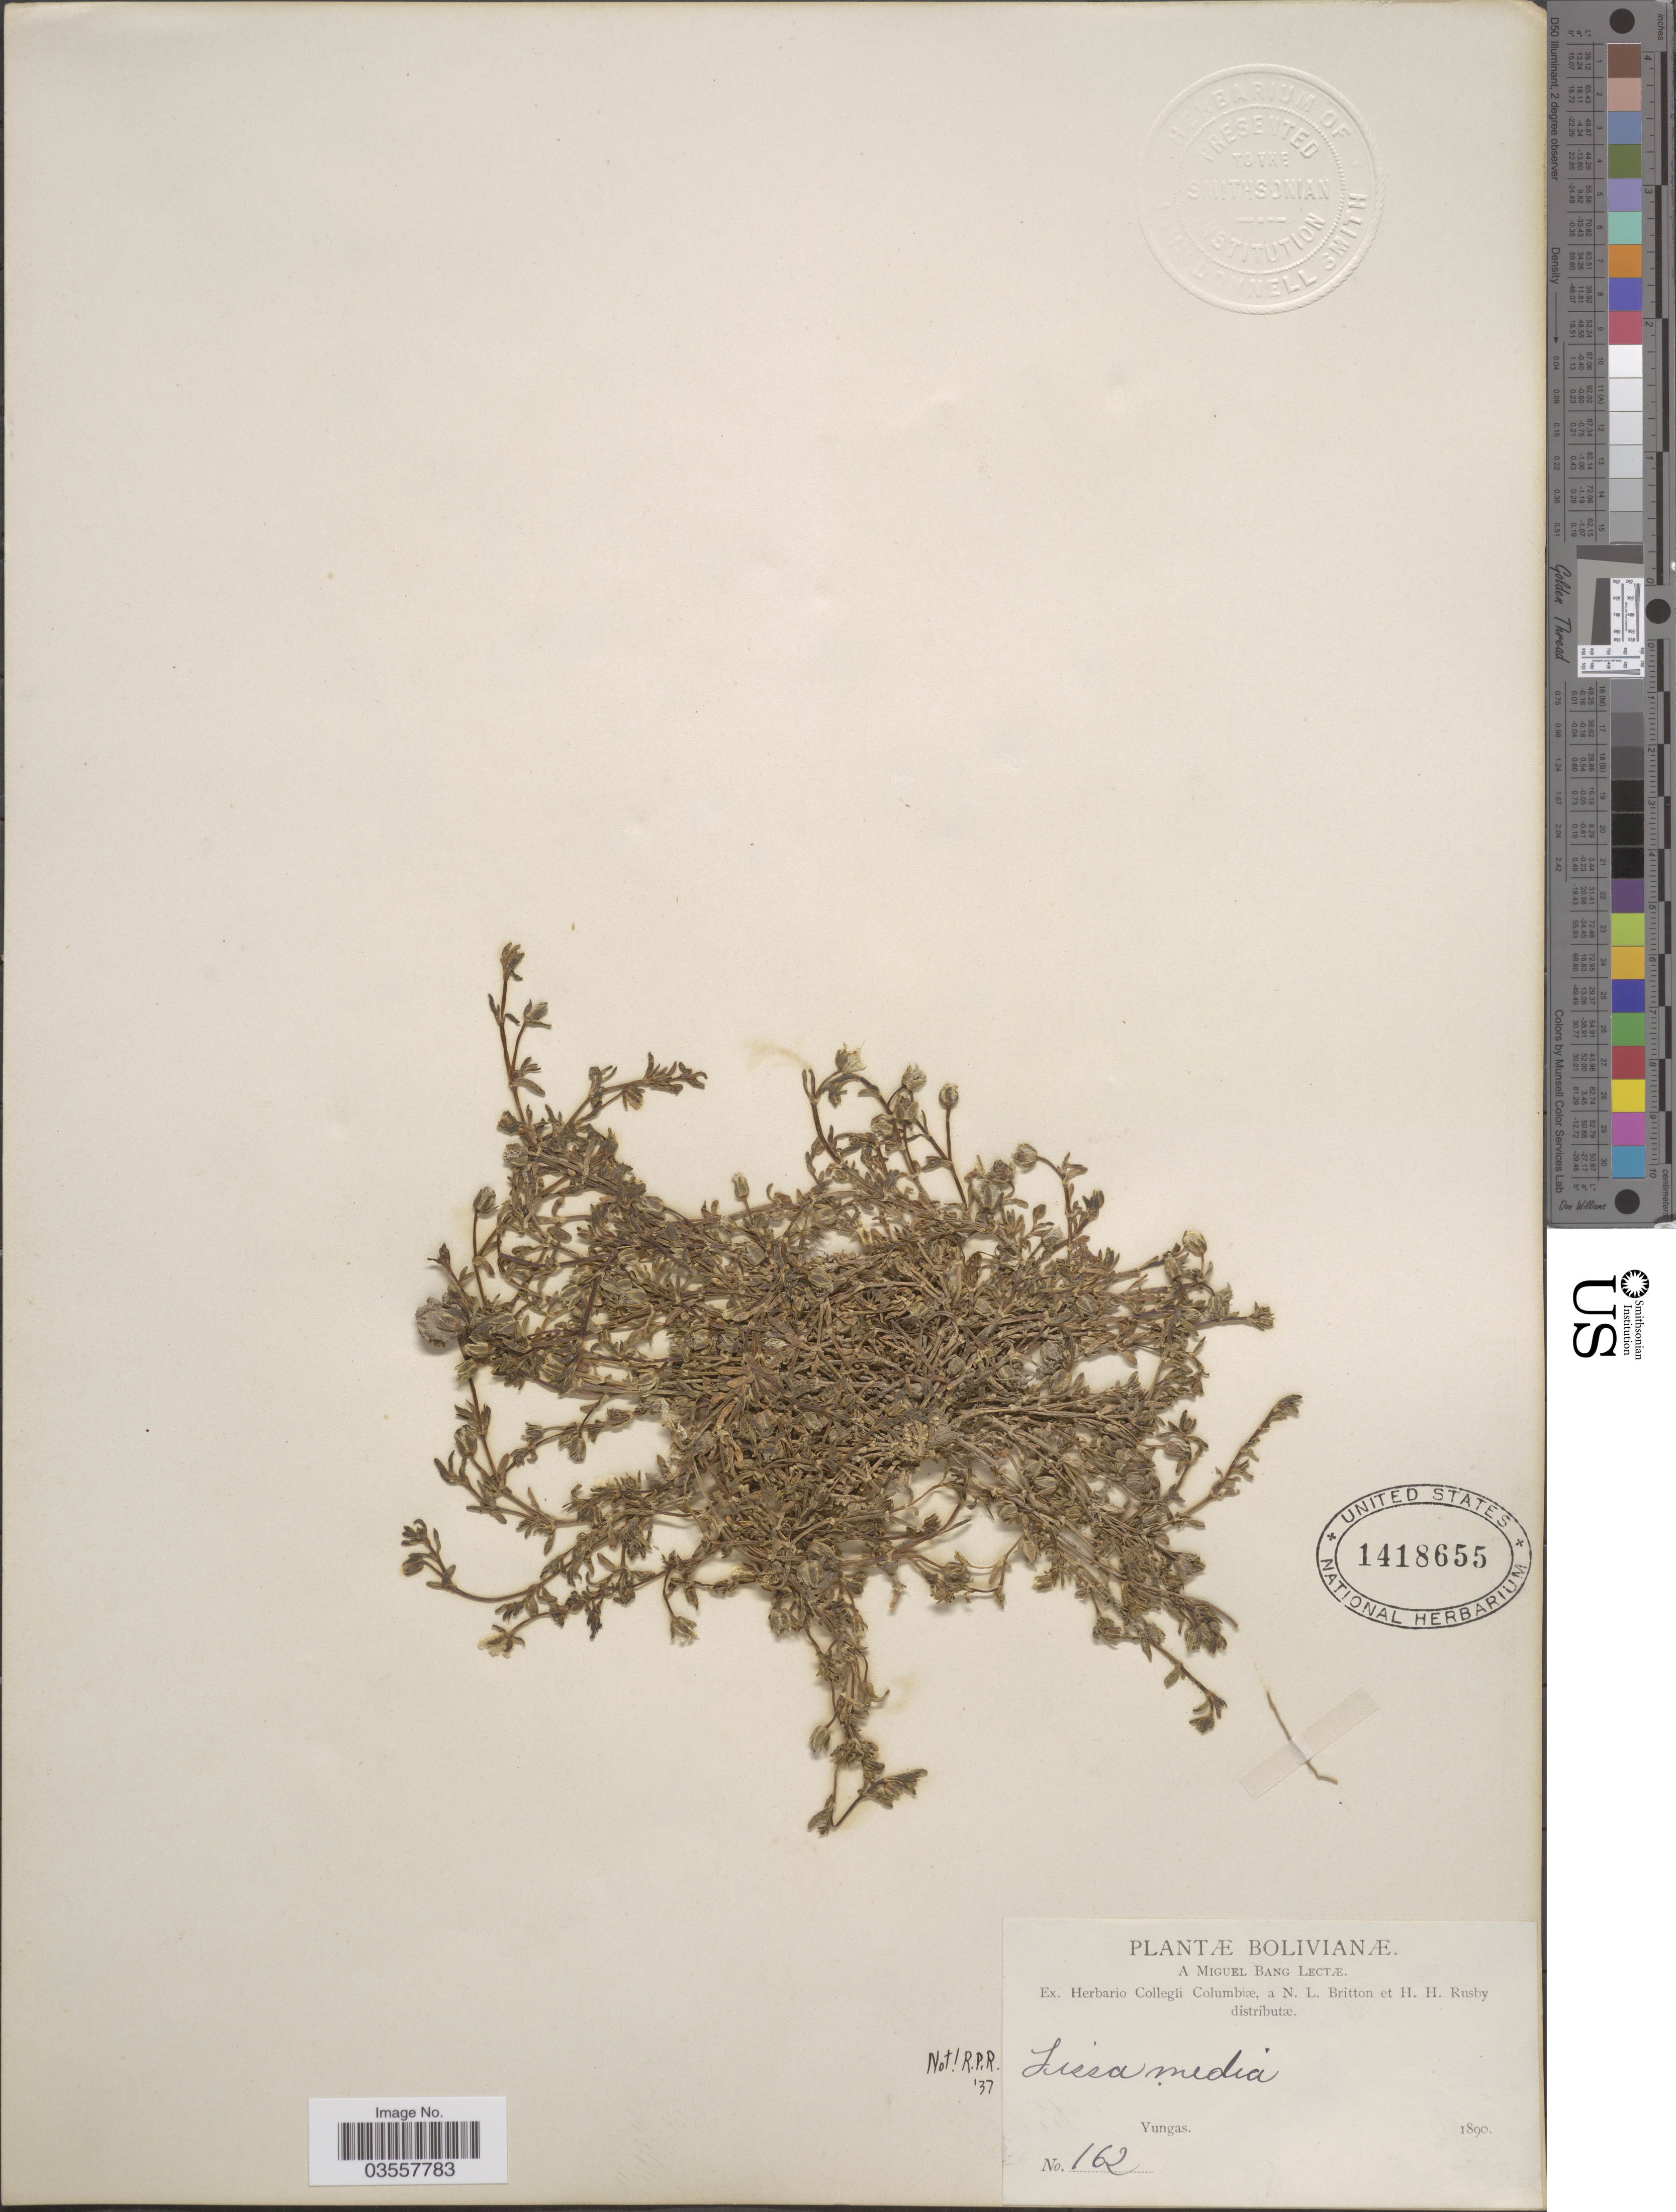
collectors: M. Bang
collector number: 162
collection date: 1890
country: Bolivia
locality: Yungas.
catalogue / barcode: US 1823635